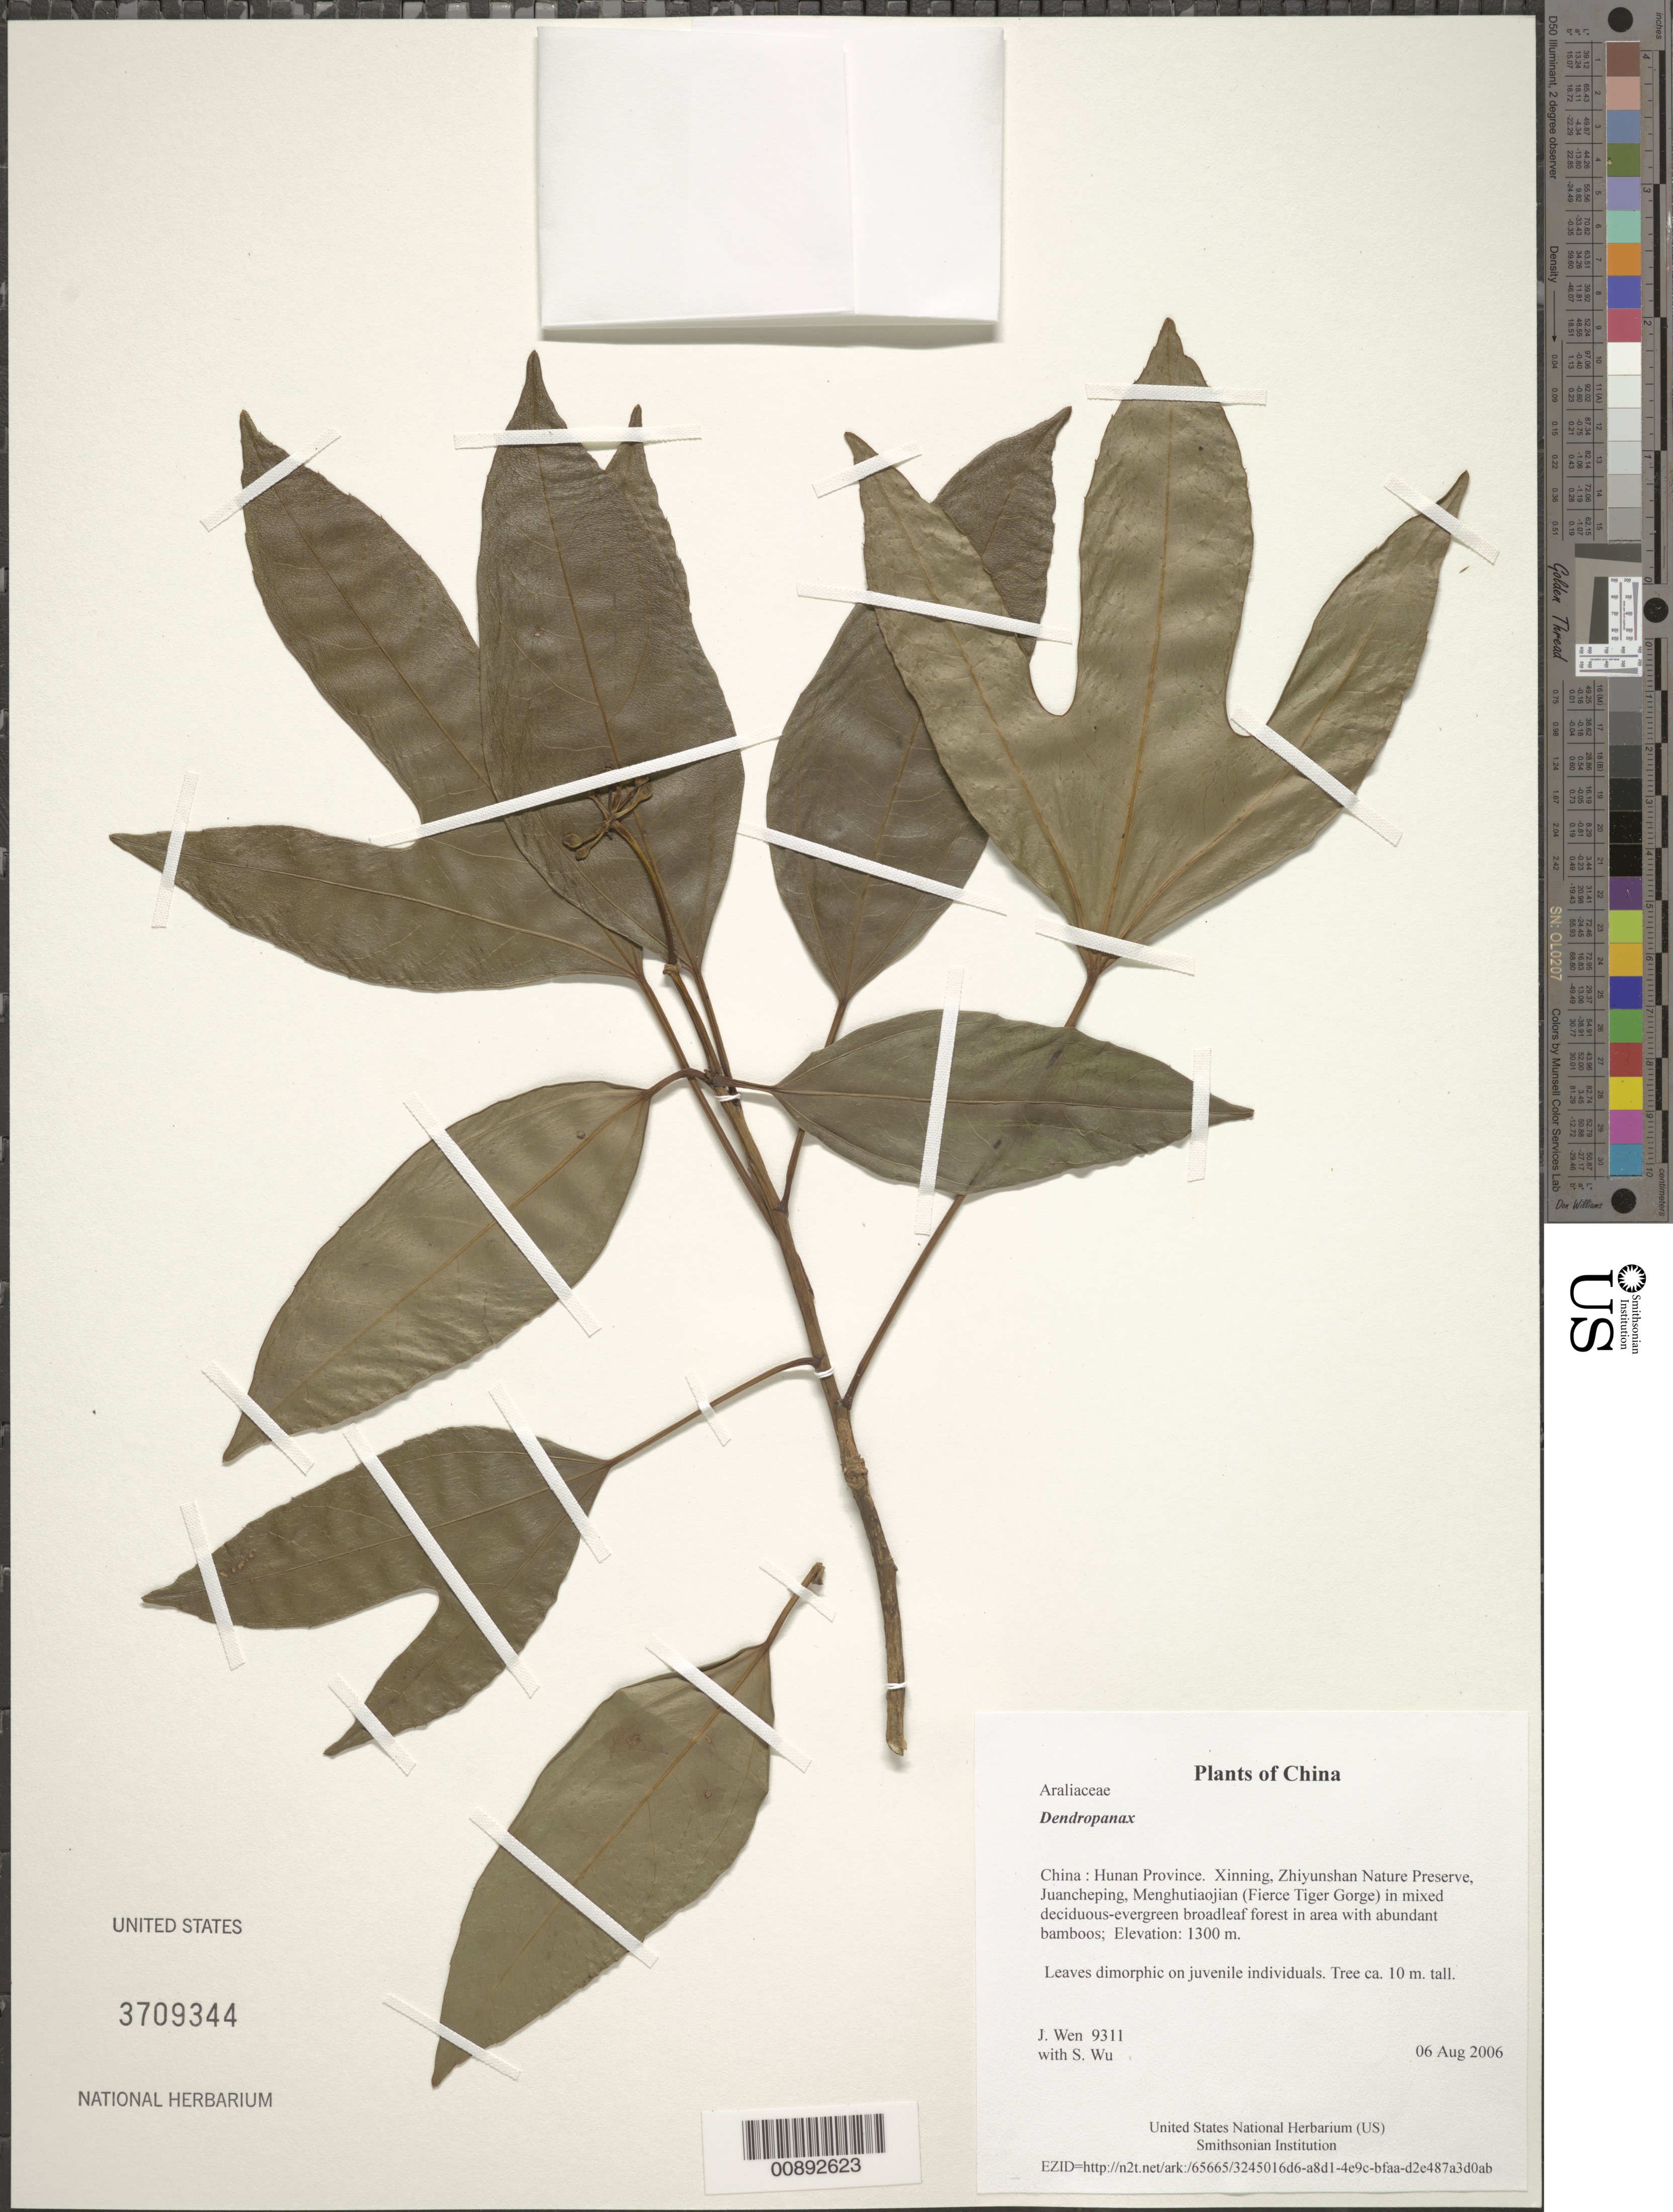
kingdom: Plantae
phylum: Tracheophyta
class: Magnoliopsida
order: Apiales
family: Araliaceae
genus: Dendropanax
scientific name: Dendropanax sp.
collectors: J. Wen & S. Wu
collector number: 9311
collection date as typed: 06 Aug 2006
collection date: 2006-08-06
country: China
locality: Hunan Province. Xinning, Zhiyunshan Nature Preserve, Juancheping, Menghutiaojian (Fierce Tiger Gorge) in mixed deciduous-evergreen broadleaf forest in area with abundant bamboos.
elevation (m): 1300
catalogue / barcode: US 3709344